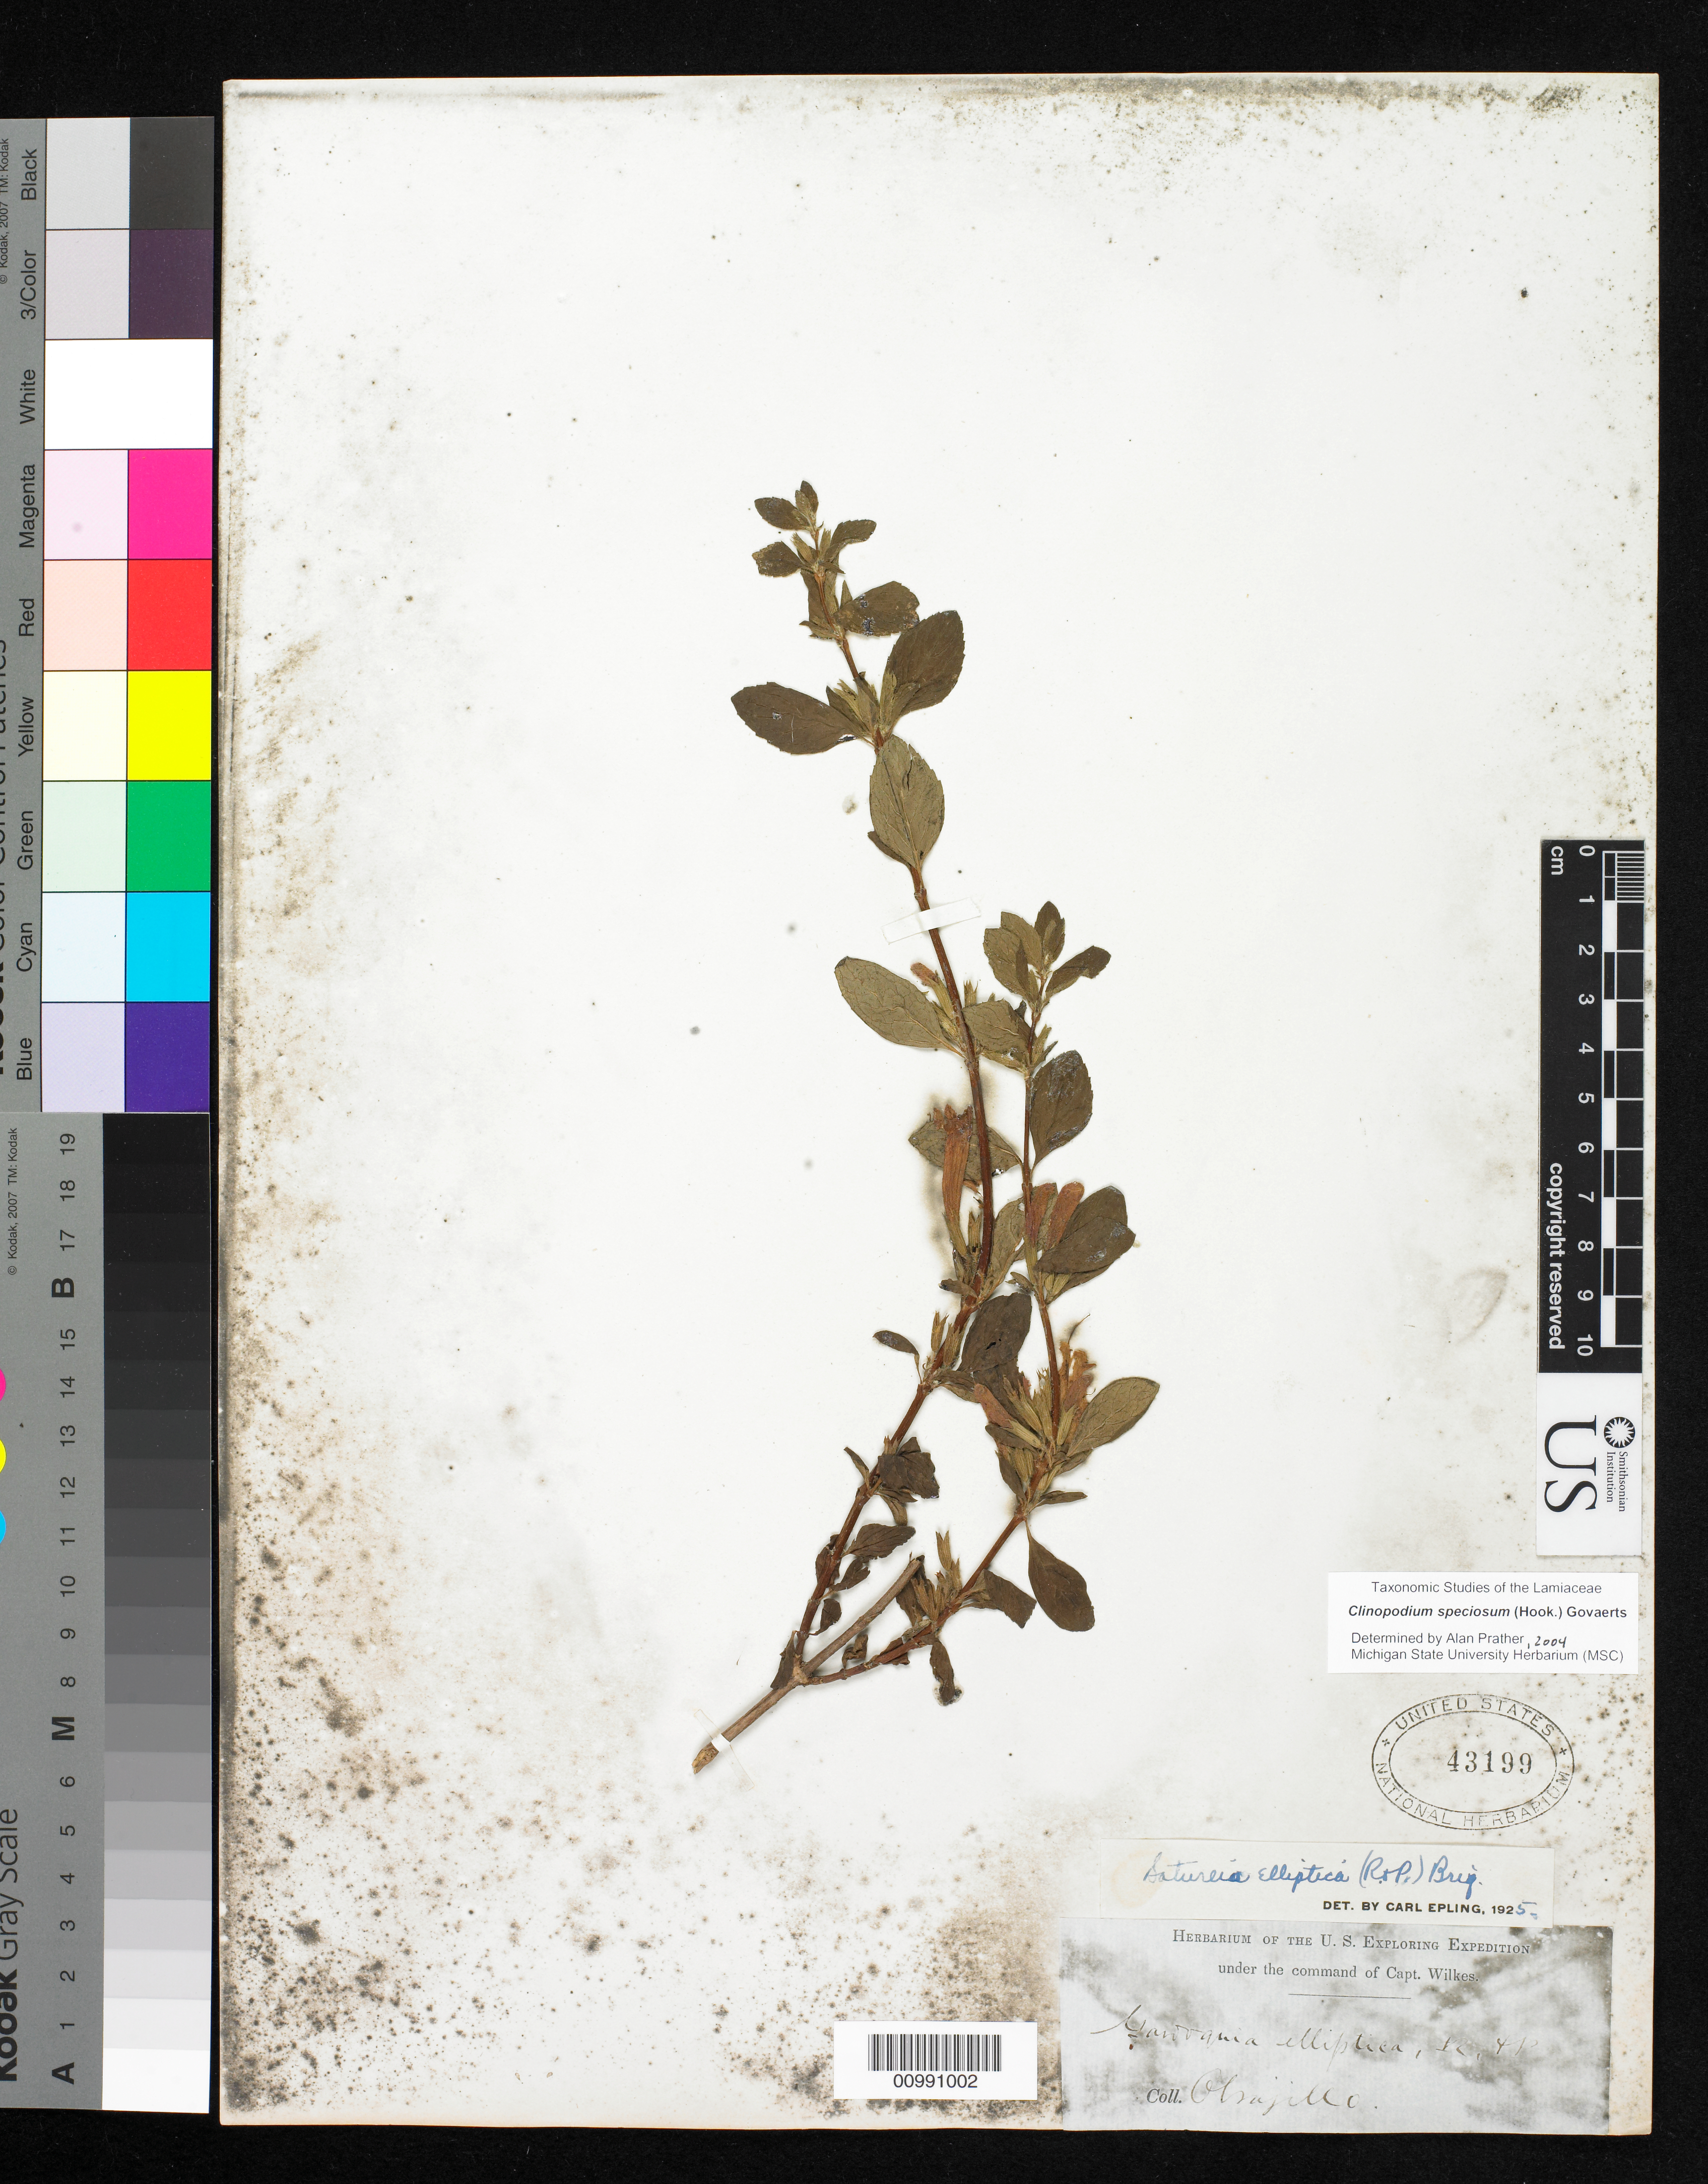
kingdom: Plantae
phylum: Tracheophyta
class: Magnoliopsida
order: Lamiales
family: Lamiaceae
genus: Clinopodium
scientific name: Clinopodium speciosum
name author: (Hook.) Govaerts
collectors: Wilkes Explor. Exped.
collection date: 1838/1842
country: Peru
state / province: Lima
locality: Obrajillo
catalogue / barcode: US 43199